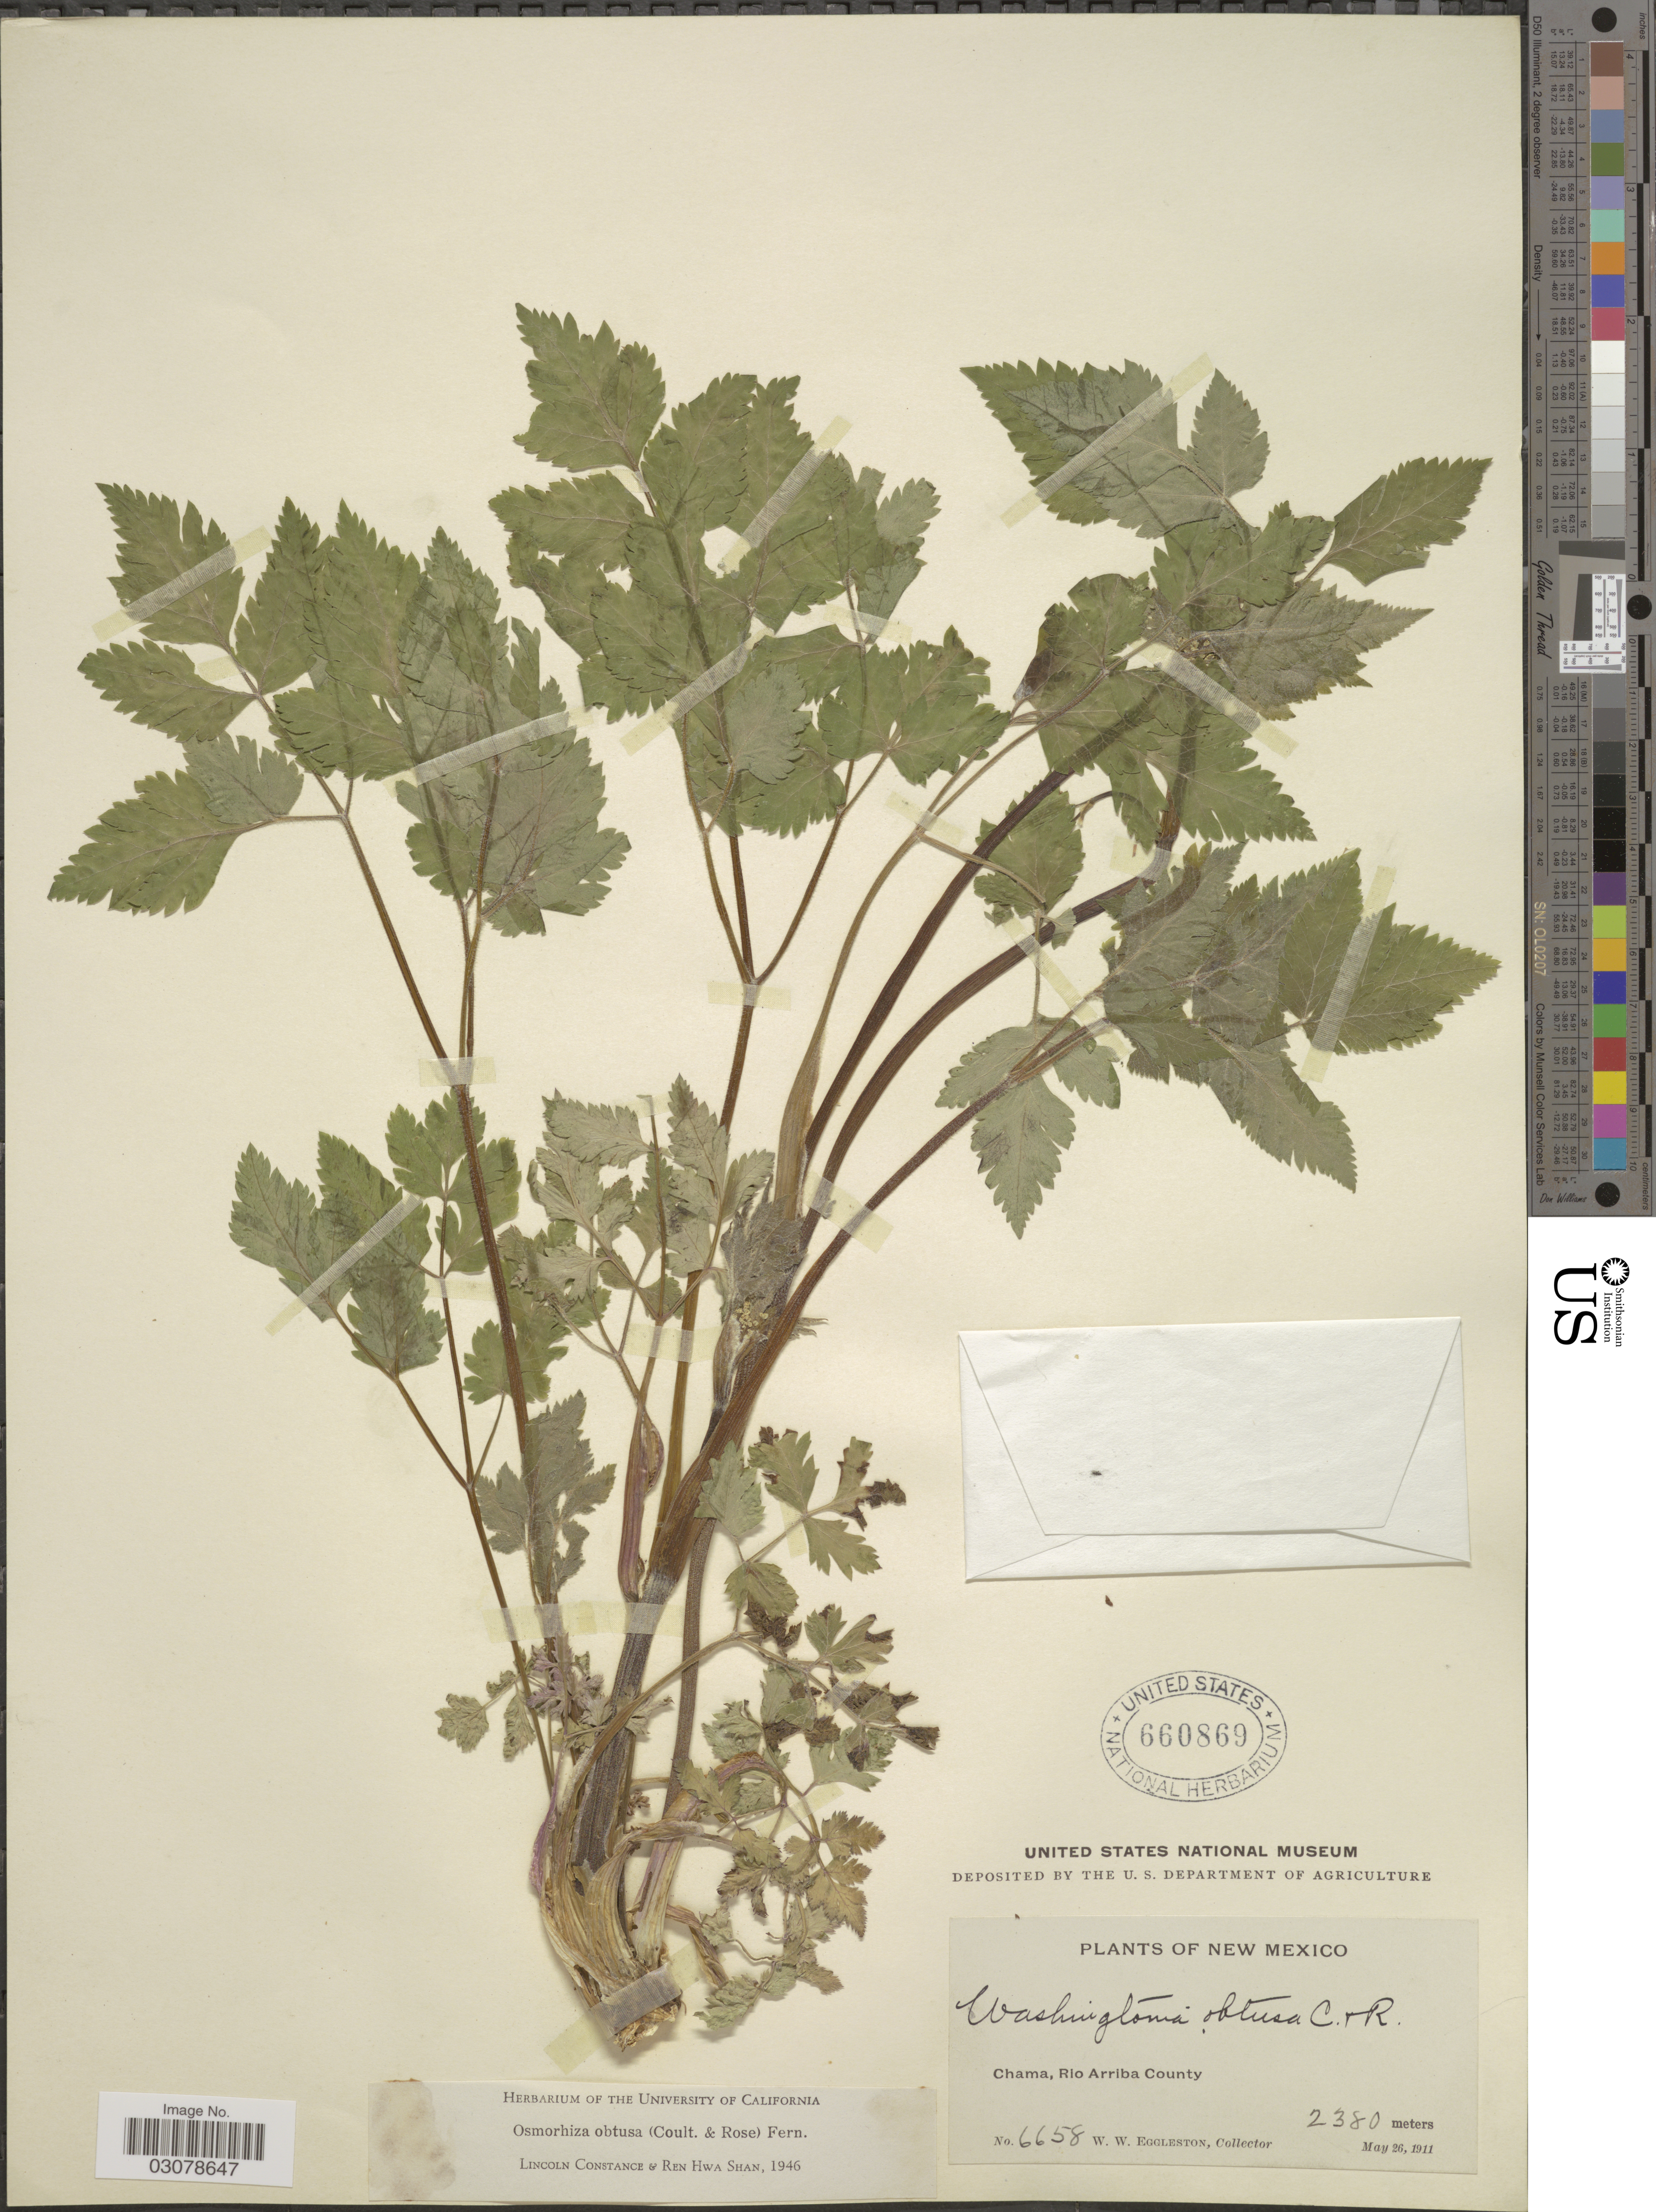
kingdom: Plantae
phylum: Tracheophyta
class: Magnoliopsida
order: Apiales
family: Apiaceae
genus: Osmorhiza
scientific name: Osmorhiza obtusa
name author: (J.M. Coult. & Rose) Fernald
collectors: W. W. Eggleston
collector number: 6658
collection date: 1911-05-26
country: United States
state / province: New Mexico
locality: Chama, Rio Arriba County.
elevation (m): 2380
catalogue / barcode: US 660869